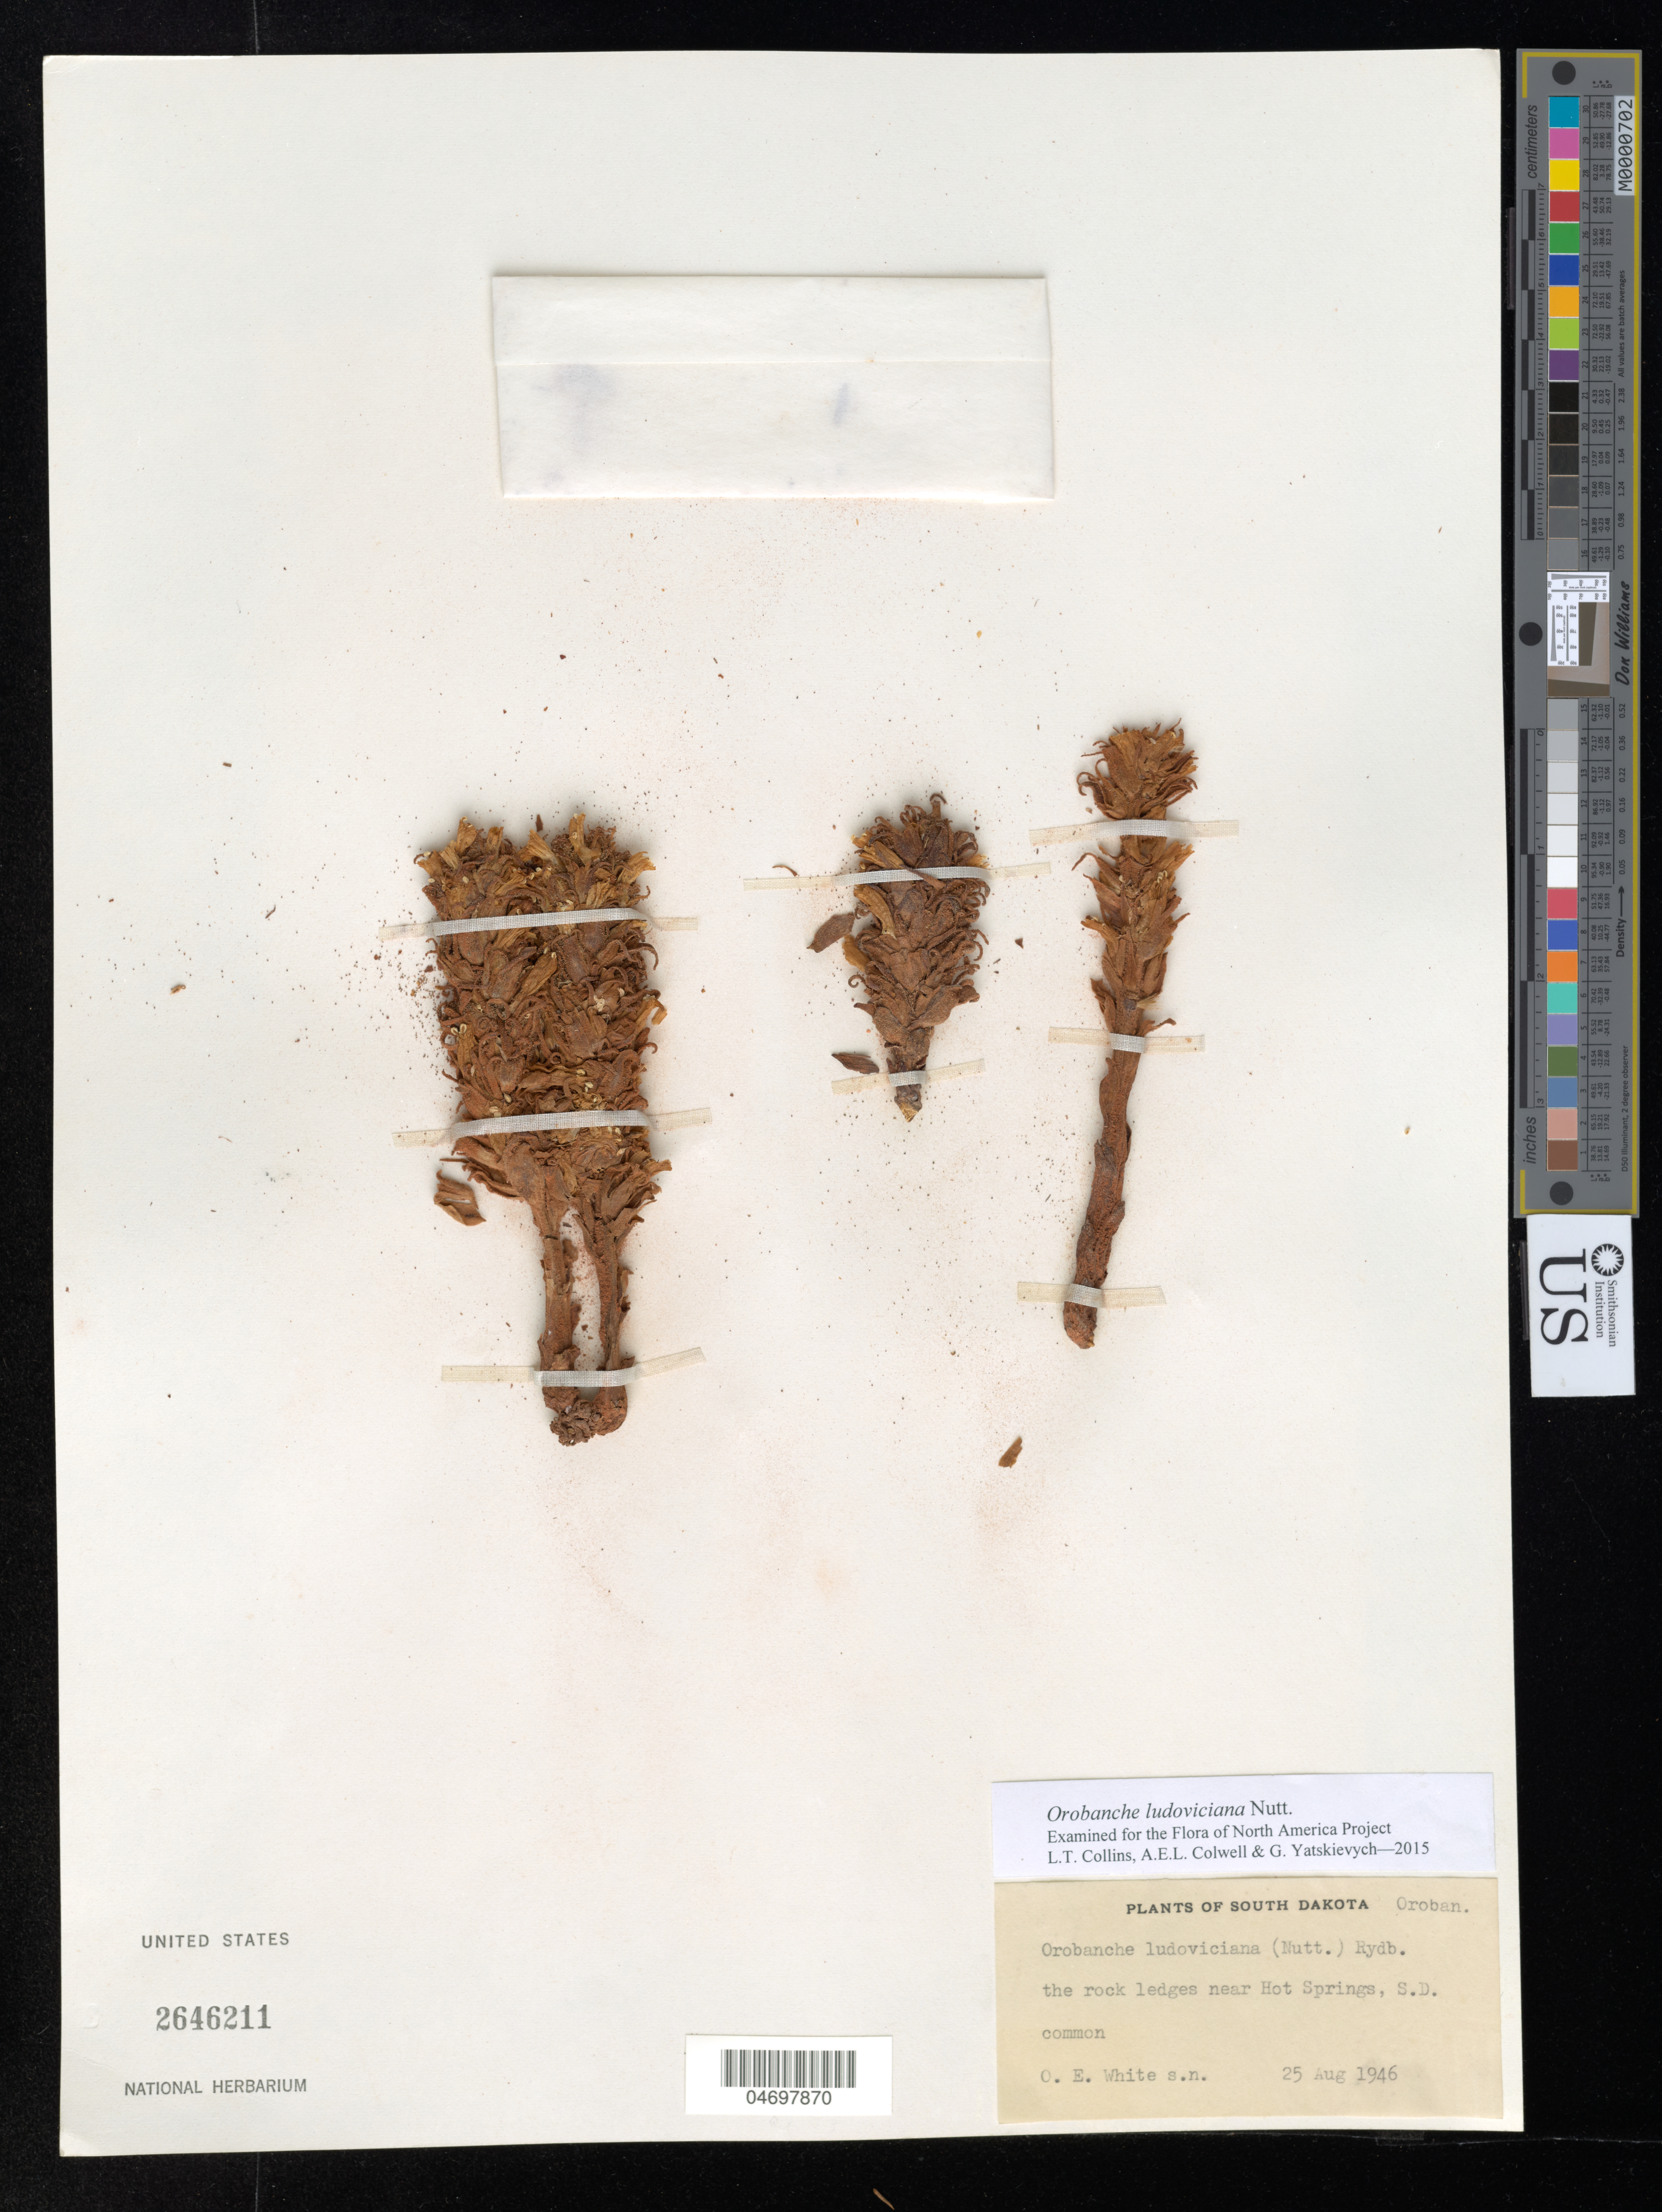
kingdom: Plantae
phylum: Tracheophyta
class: Magnoliopsida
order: Lamiales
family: Orobanchaceae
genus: Orobanche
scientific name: Orobanche ludoviciana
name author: Nutt.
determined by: Collins, L. T.; Colwell, A. E.; Yatskievych, G. A.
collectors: O. E. White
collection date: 1946-08-25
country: United States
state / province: South Dakota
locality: Near Hot Springs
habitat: The rock ledges near springs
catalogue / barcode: US 2646211